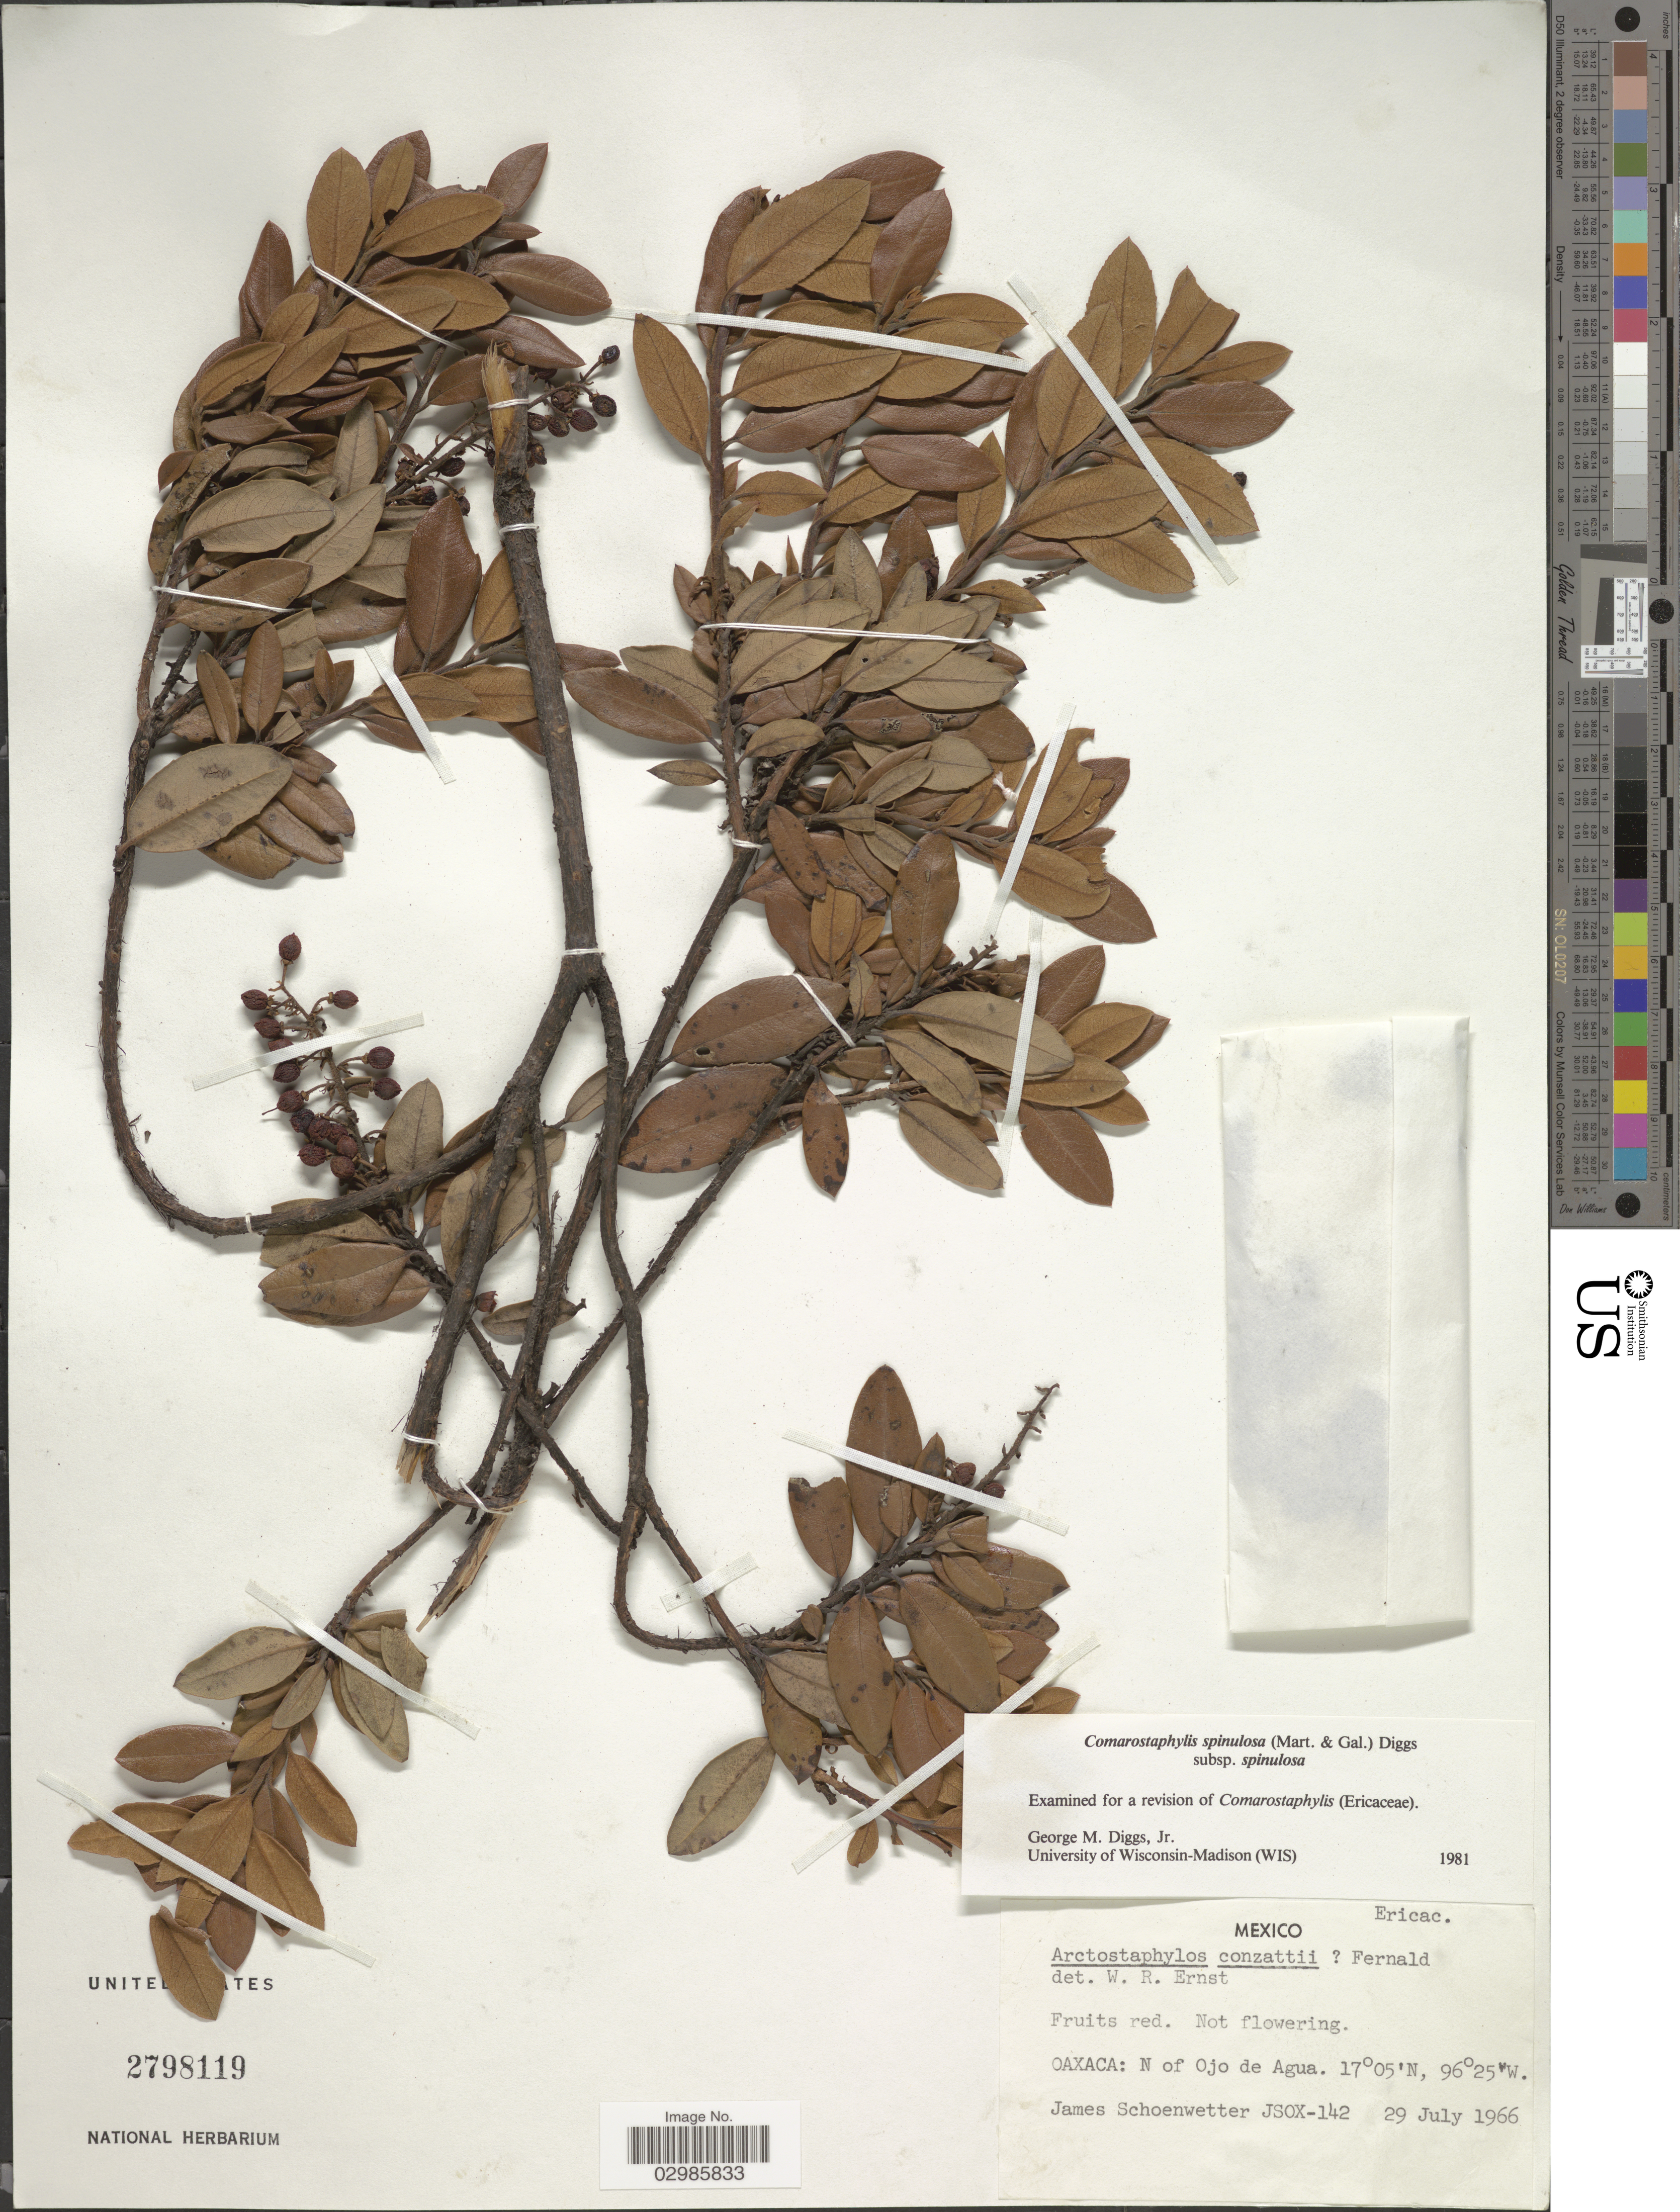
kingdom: Plantae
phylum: Tracheophyta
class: Magnoliopsida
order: Ericales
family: Ericaceae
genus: Comarostaphylis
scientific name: Comarostaphylis spinulosa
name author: (M. Martens & Galeotti) Diggs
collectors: J. Schoenwetter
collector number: JSOX-142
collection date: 1966-07-29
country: Mexico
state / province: Oaxaca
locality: N of Ojo de Agua.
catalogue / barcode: US 2798119